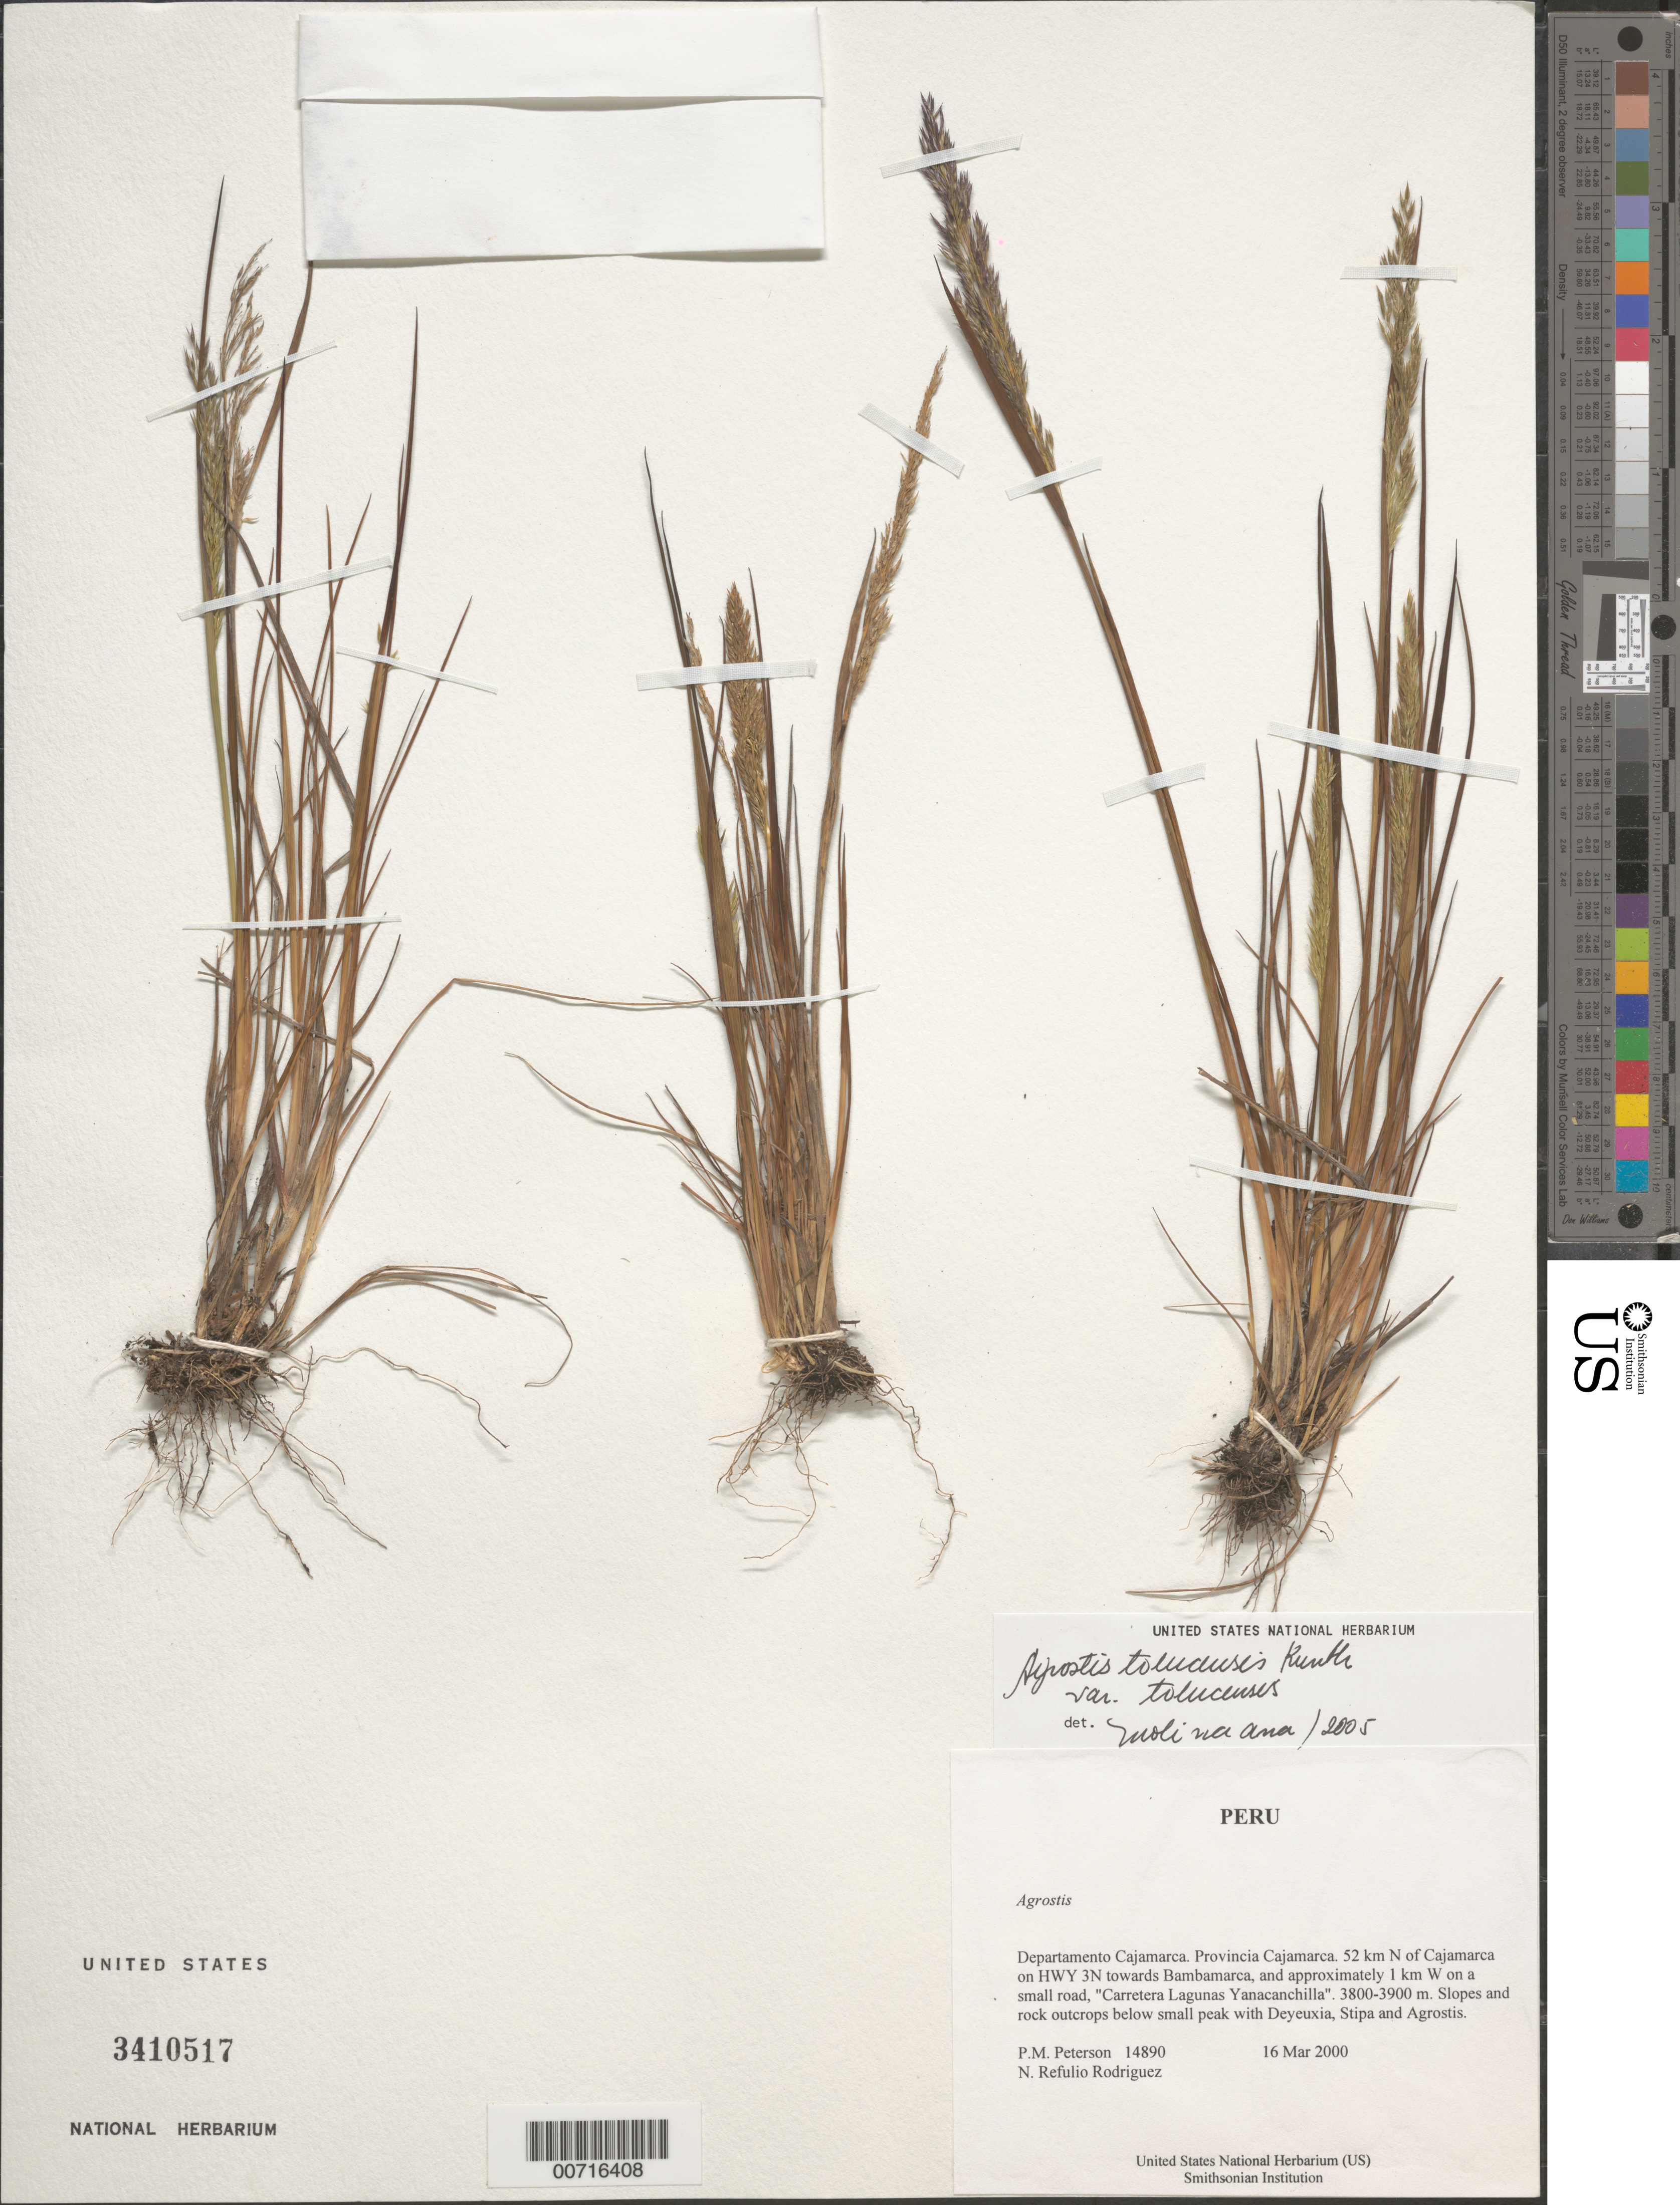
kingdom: Plantae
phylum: Tracheophyta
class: Liliopsida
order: Poales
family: Poaceae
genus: Agrostis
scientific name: Agrostis tolucensis var. tolucensis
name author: Kunth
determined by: Molina, Ana M. de R.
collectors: P. M. Peterson & N. Refulio-Rodríguez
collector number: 14890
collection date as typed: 16 Mar 2000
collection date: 2000-03-16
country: Peru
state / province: Cajamarca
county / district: Cajamarca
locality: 52 km N of Cajamarca on HWY 3N towards Bambamarca, and approximately 1 km W on a small road, "Carretera Lagunas Yanacanchilla".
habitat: Slopes and rock outcrops below small peak with Deyeuxia, Stipa and Agrostis.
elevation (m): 3800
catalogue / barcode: US 3410517